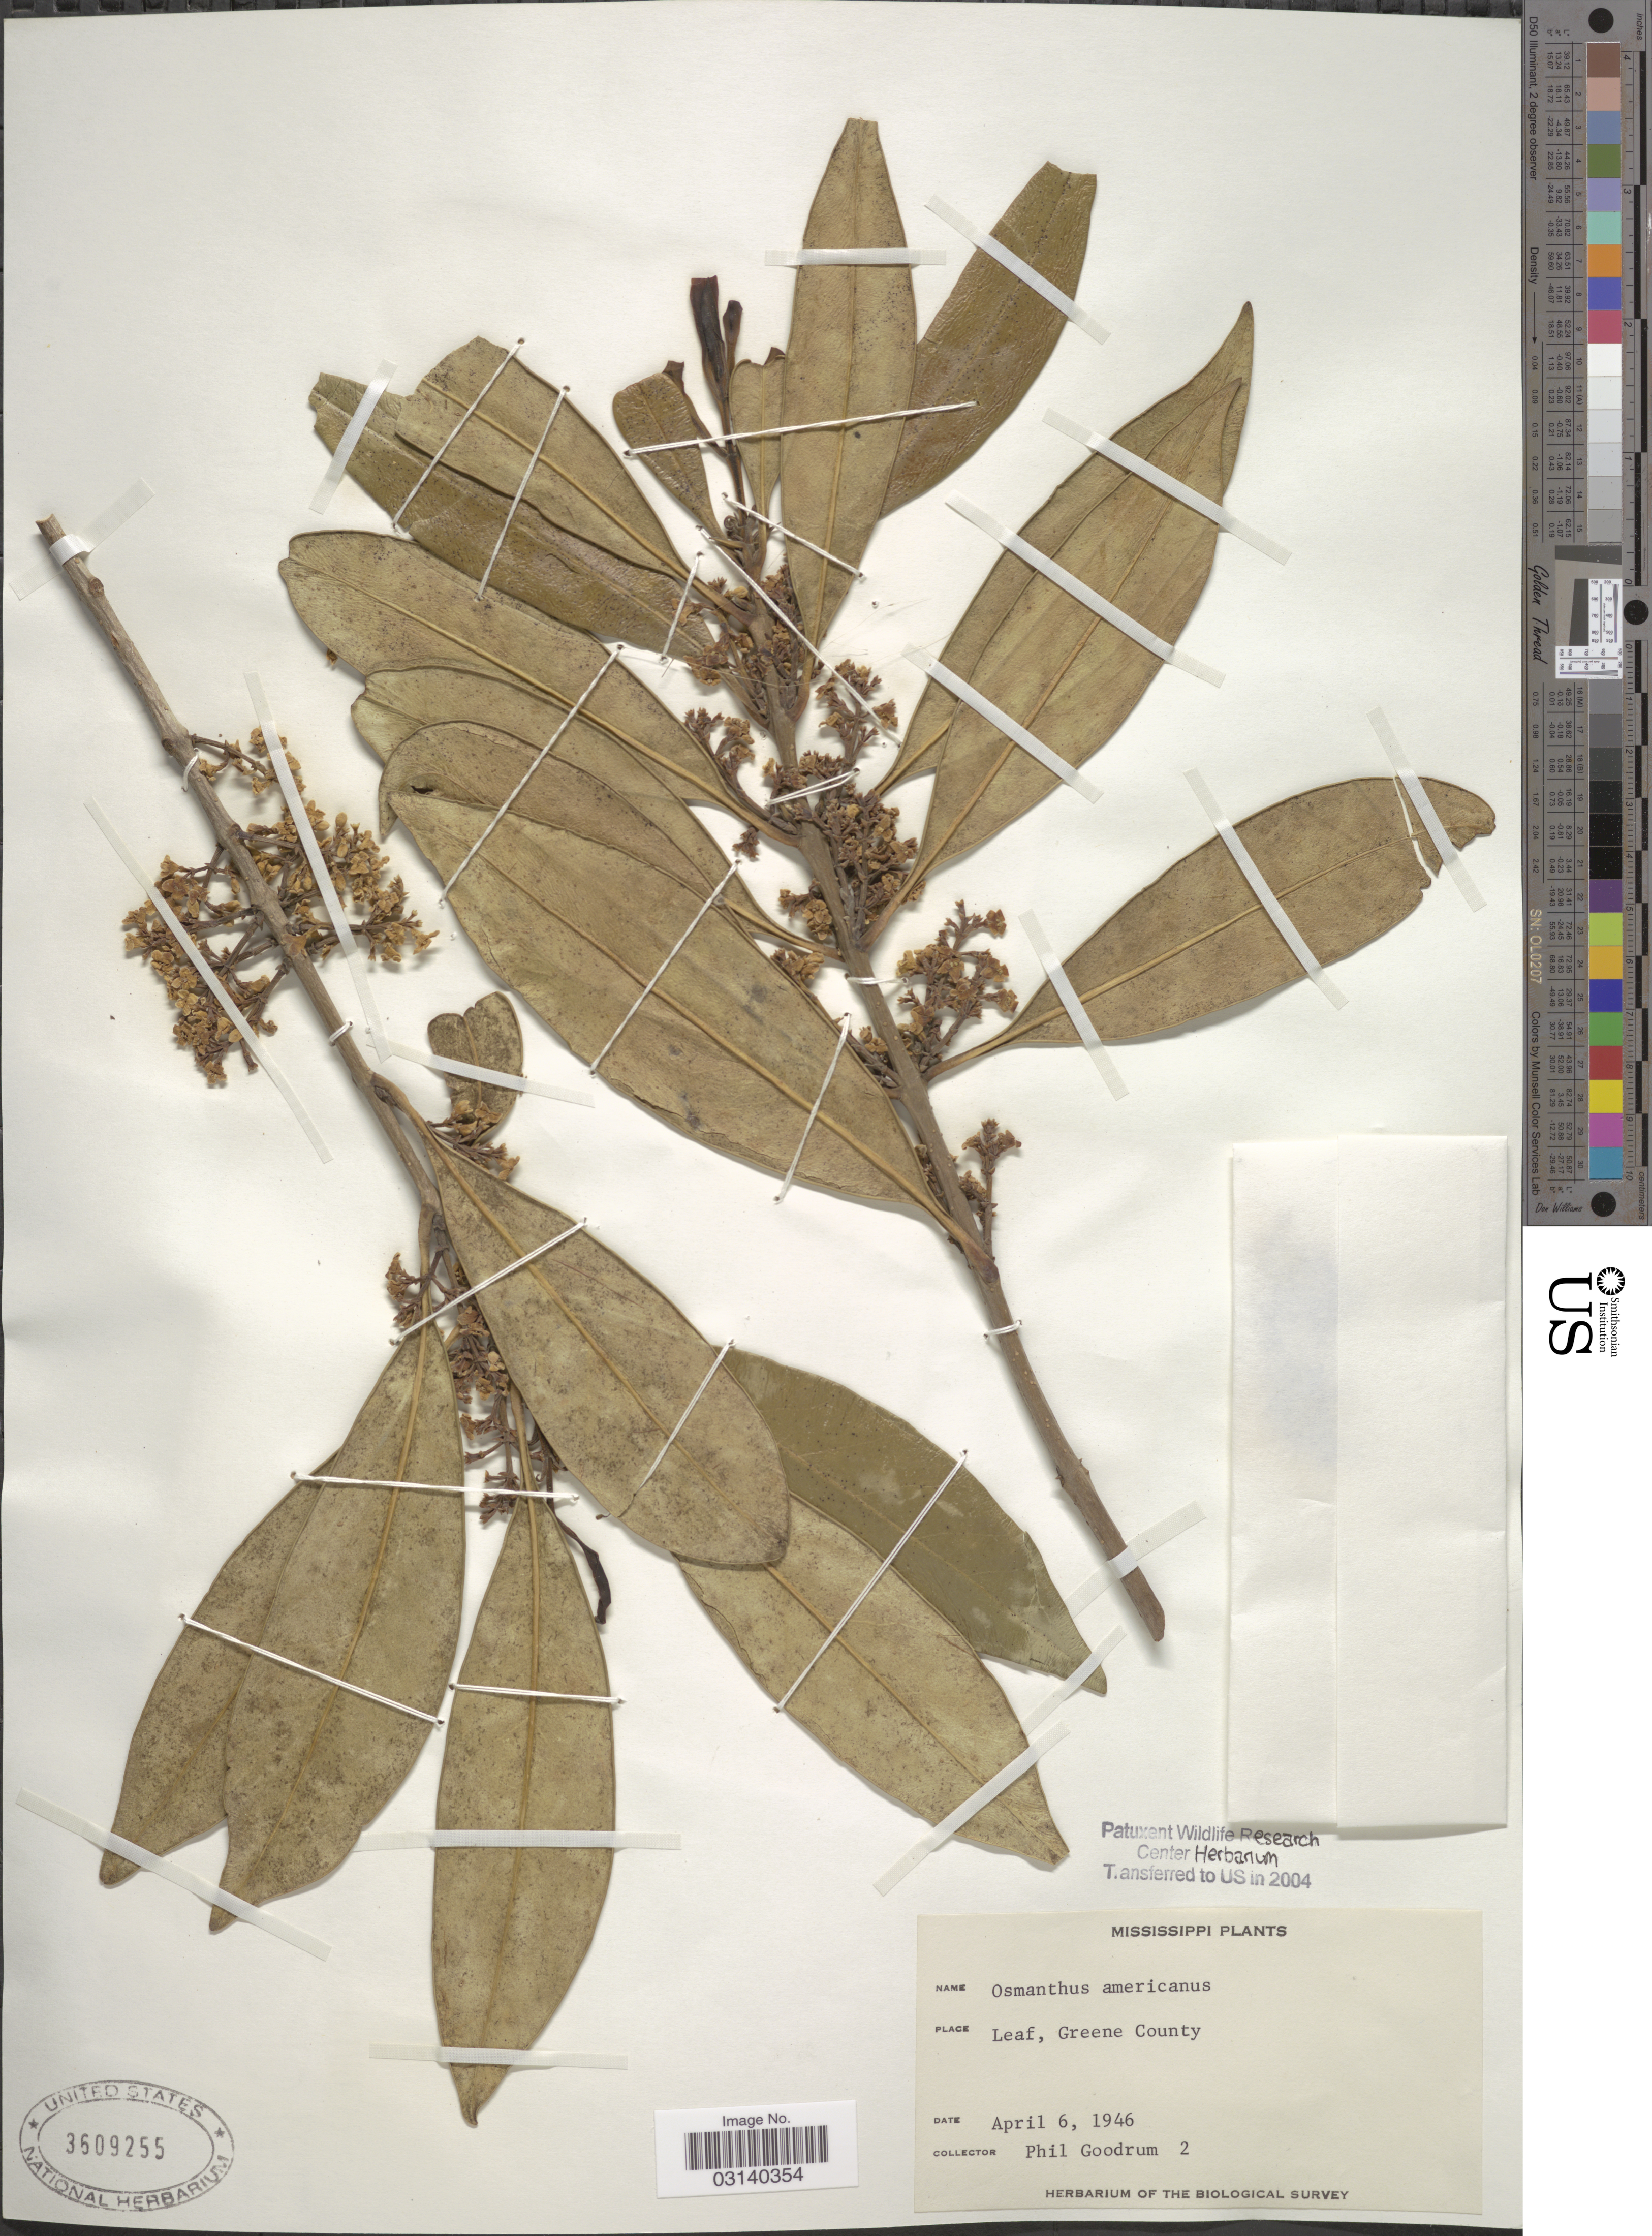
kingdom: Plantae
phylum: Tracheophyta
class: Magnoliopsida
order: Lamiales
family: Oleaceae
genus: Osmanthus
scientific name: Osmanthus americanus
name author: (L.) A. Gray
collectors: P. Goodrum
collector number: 2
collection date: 1946-04-06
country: United States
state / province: Mississippi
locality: Leaf, Greene County.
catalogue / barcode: US 3609255